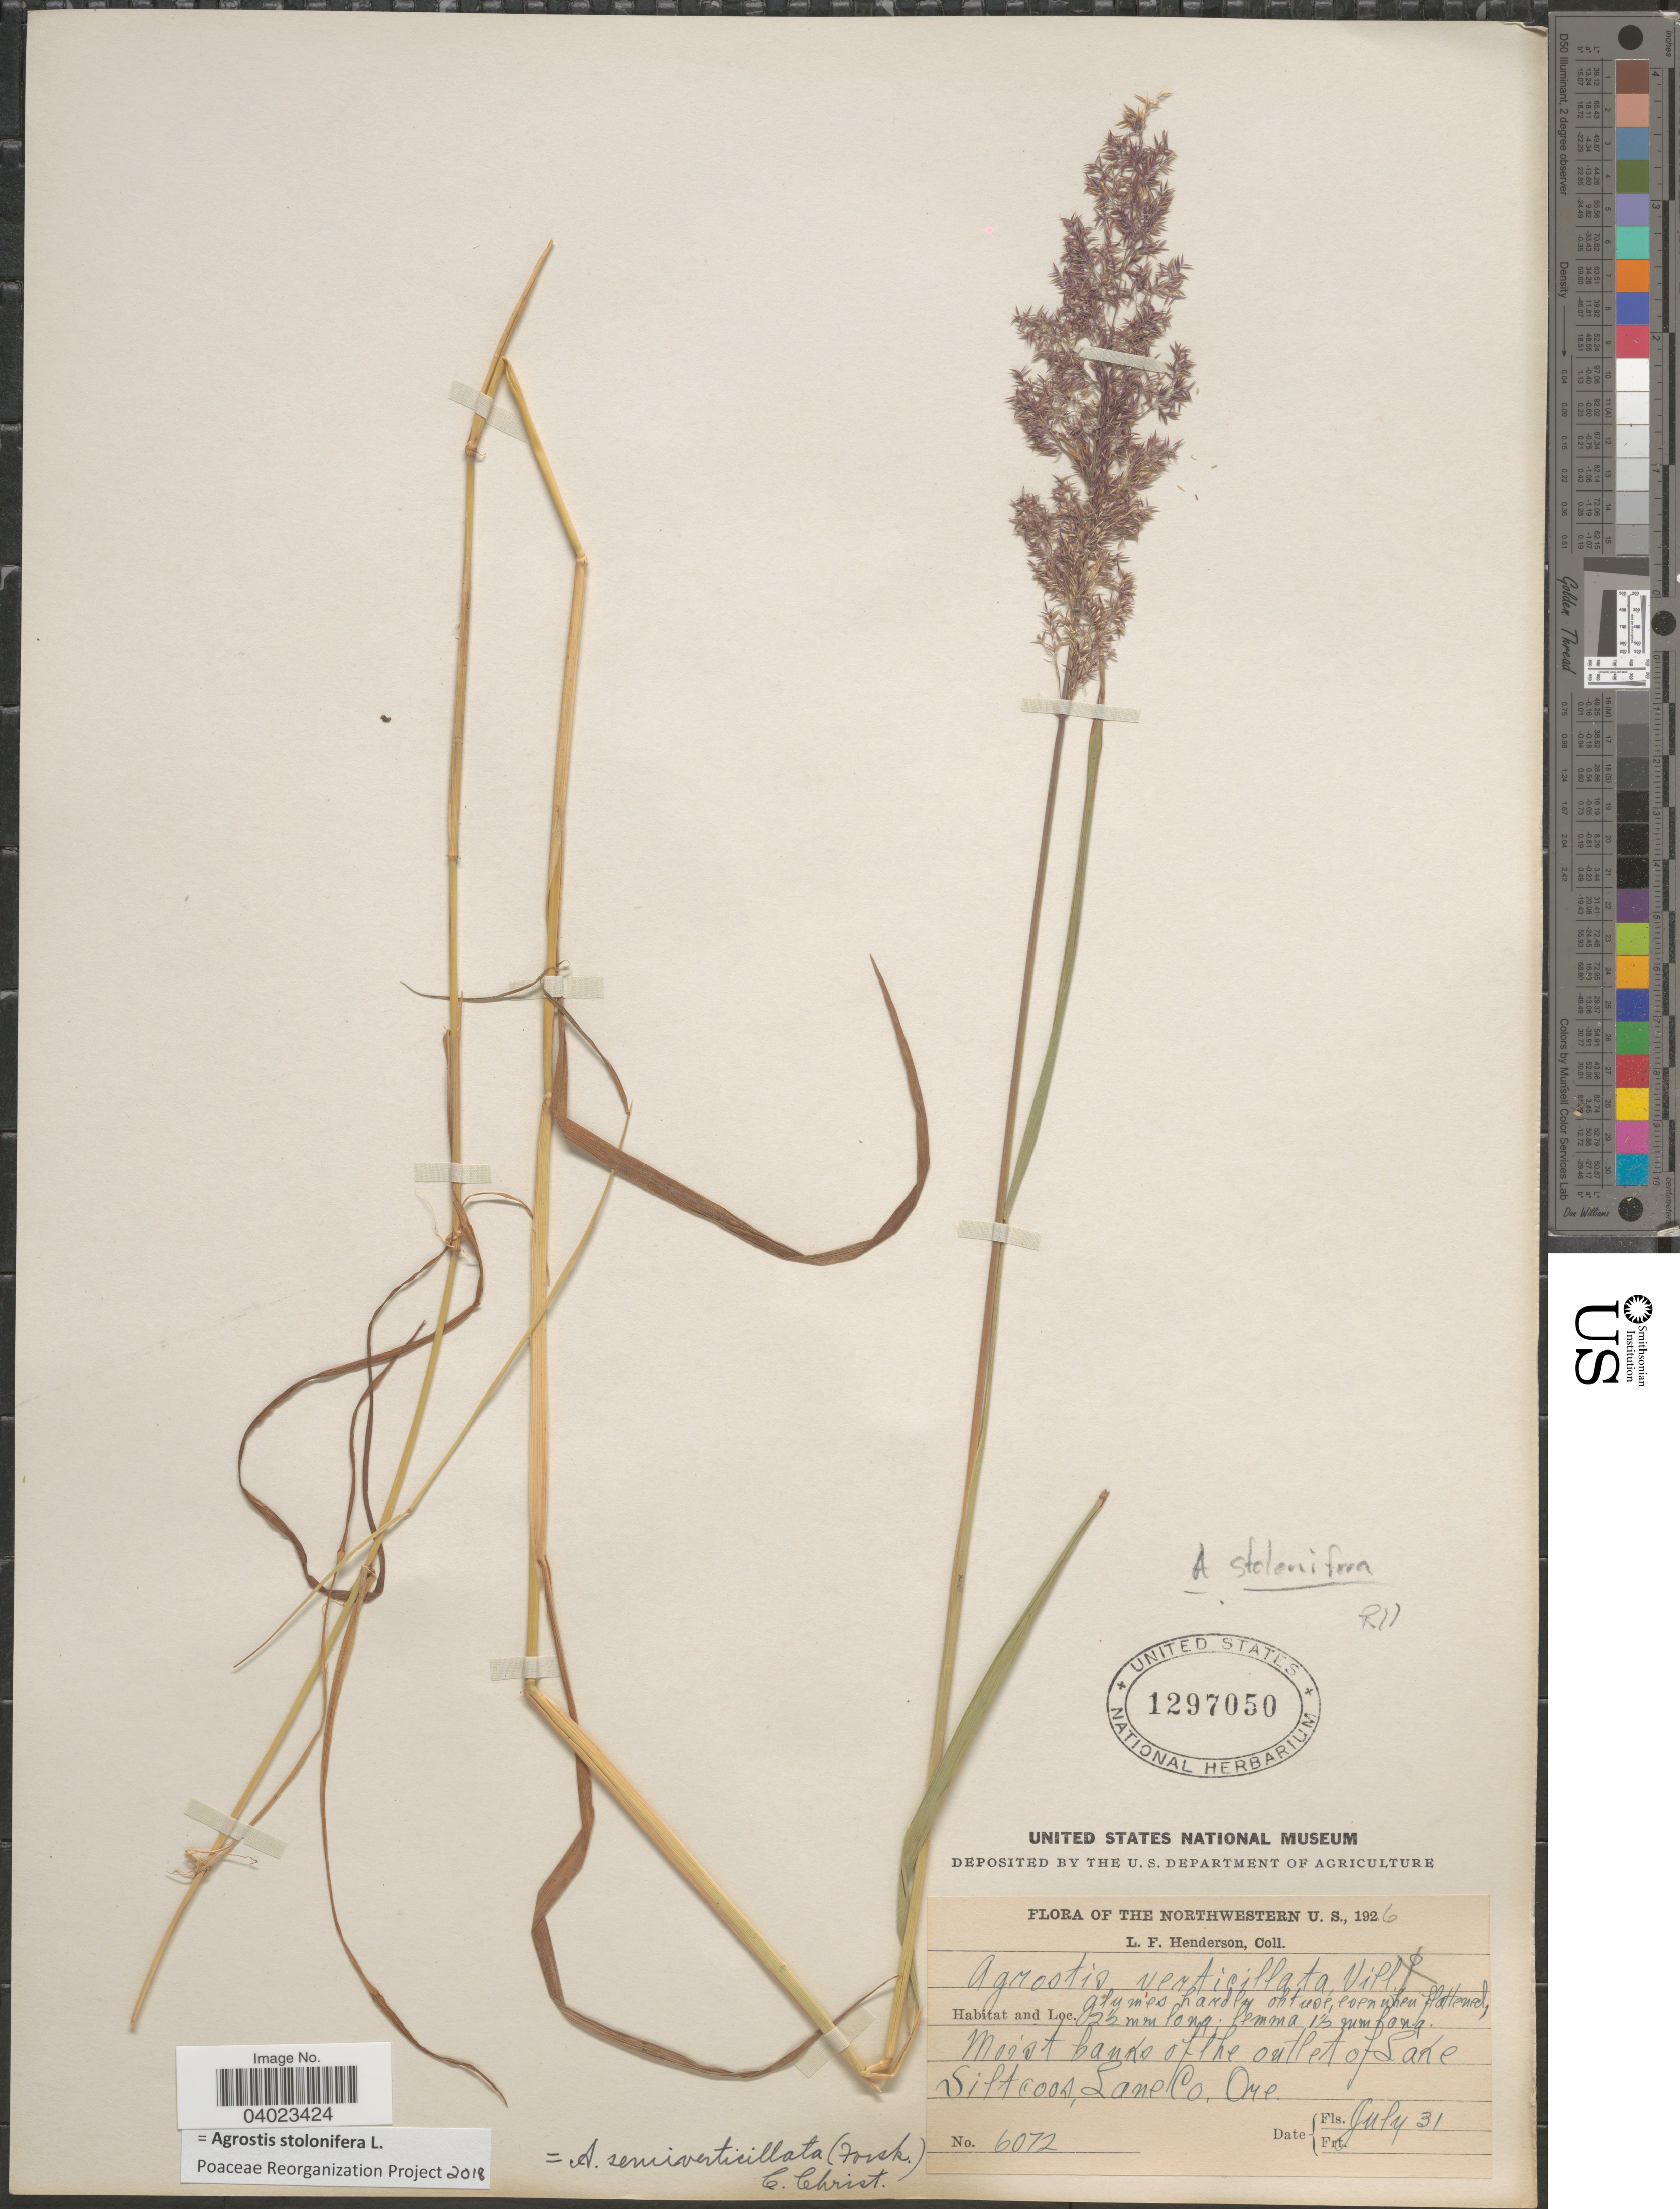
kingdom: Plantae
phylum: Tracheophyta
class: Liliopsida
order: Poales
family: Poaceae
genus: Agrostis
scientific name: Agrostis stolonifera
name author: L.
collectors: L. Henderson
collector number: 6072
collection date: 1926-07-31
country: United States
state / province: Oregon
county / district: Lane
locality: The Northwestern U.S. Moist banks of the outlet of Lake Siltcoos, Lane Co.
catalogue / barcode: US 1297050